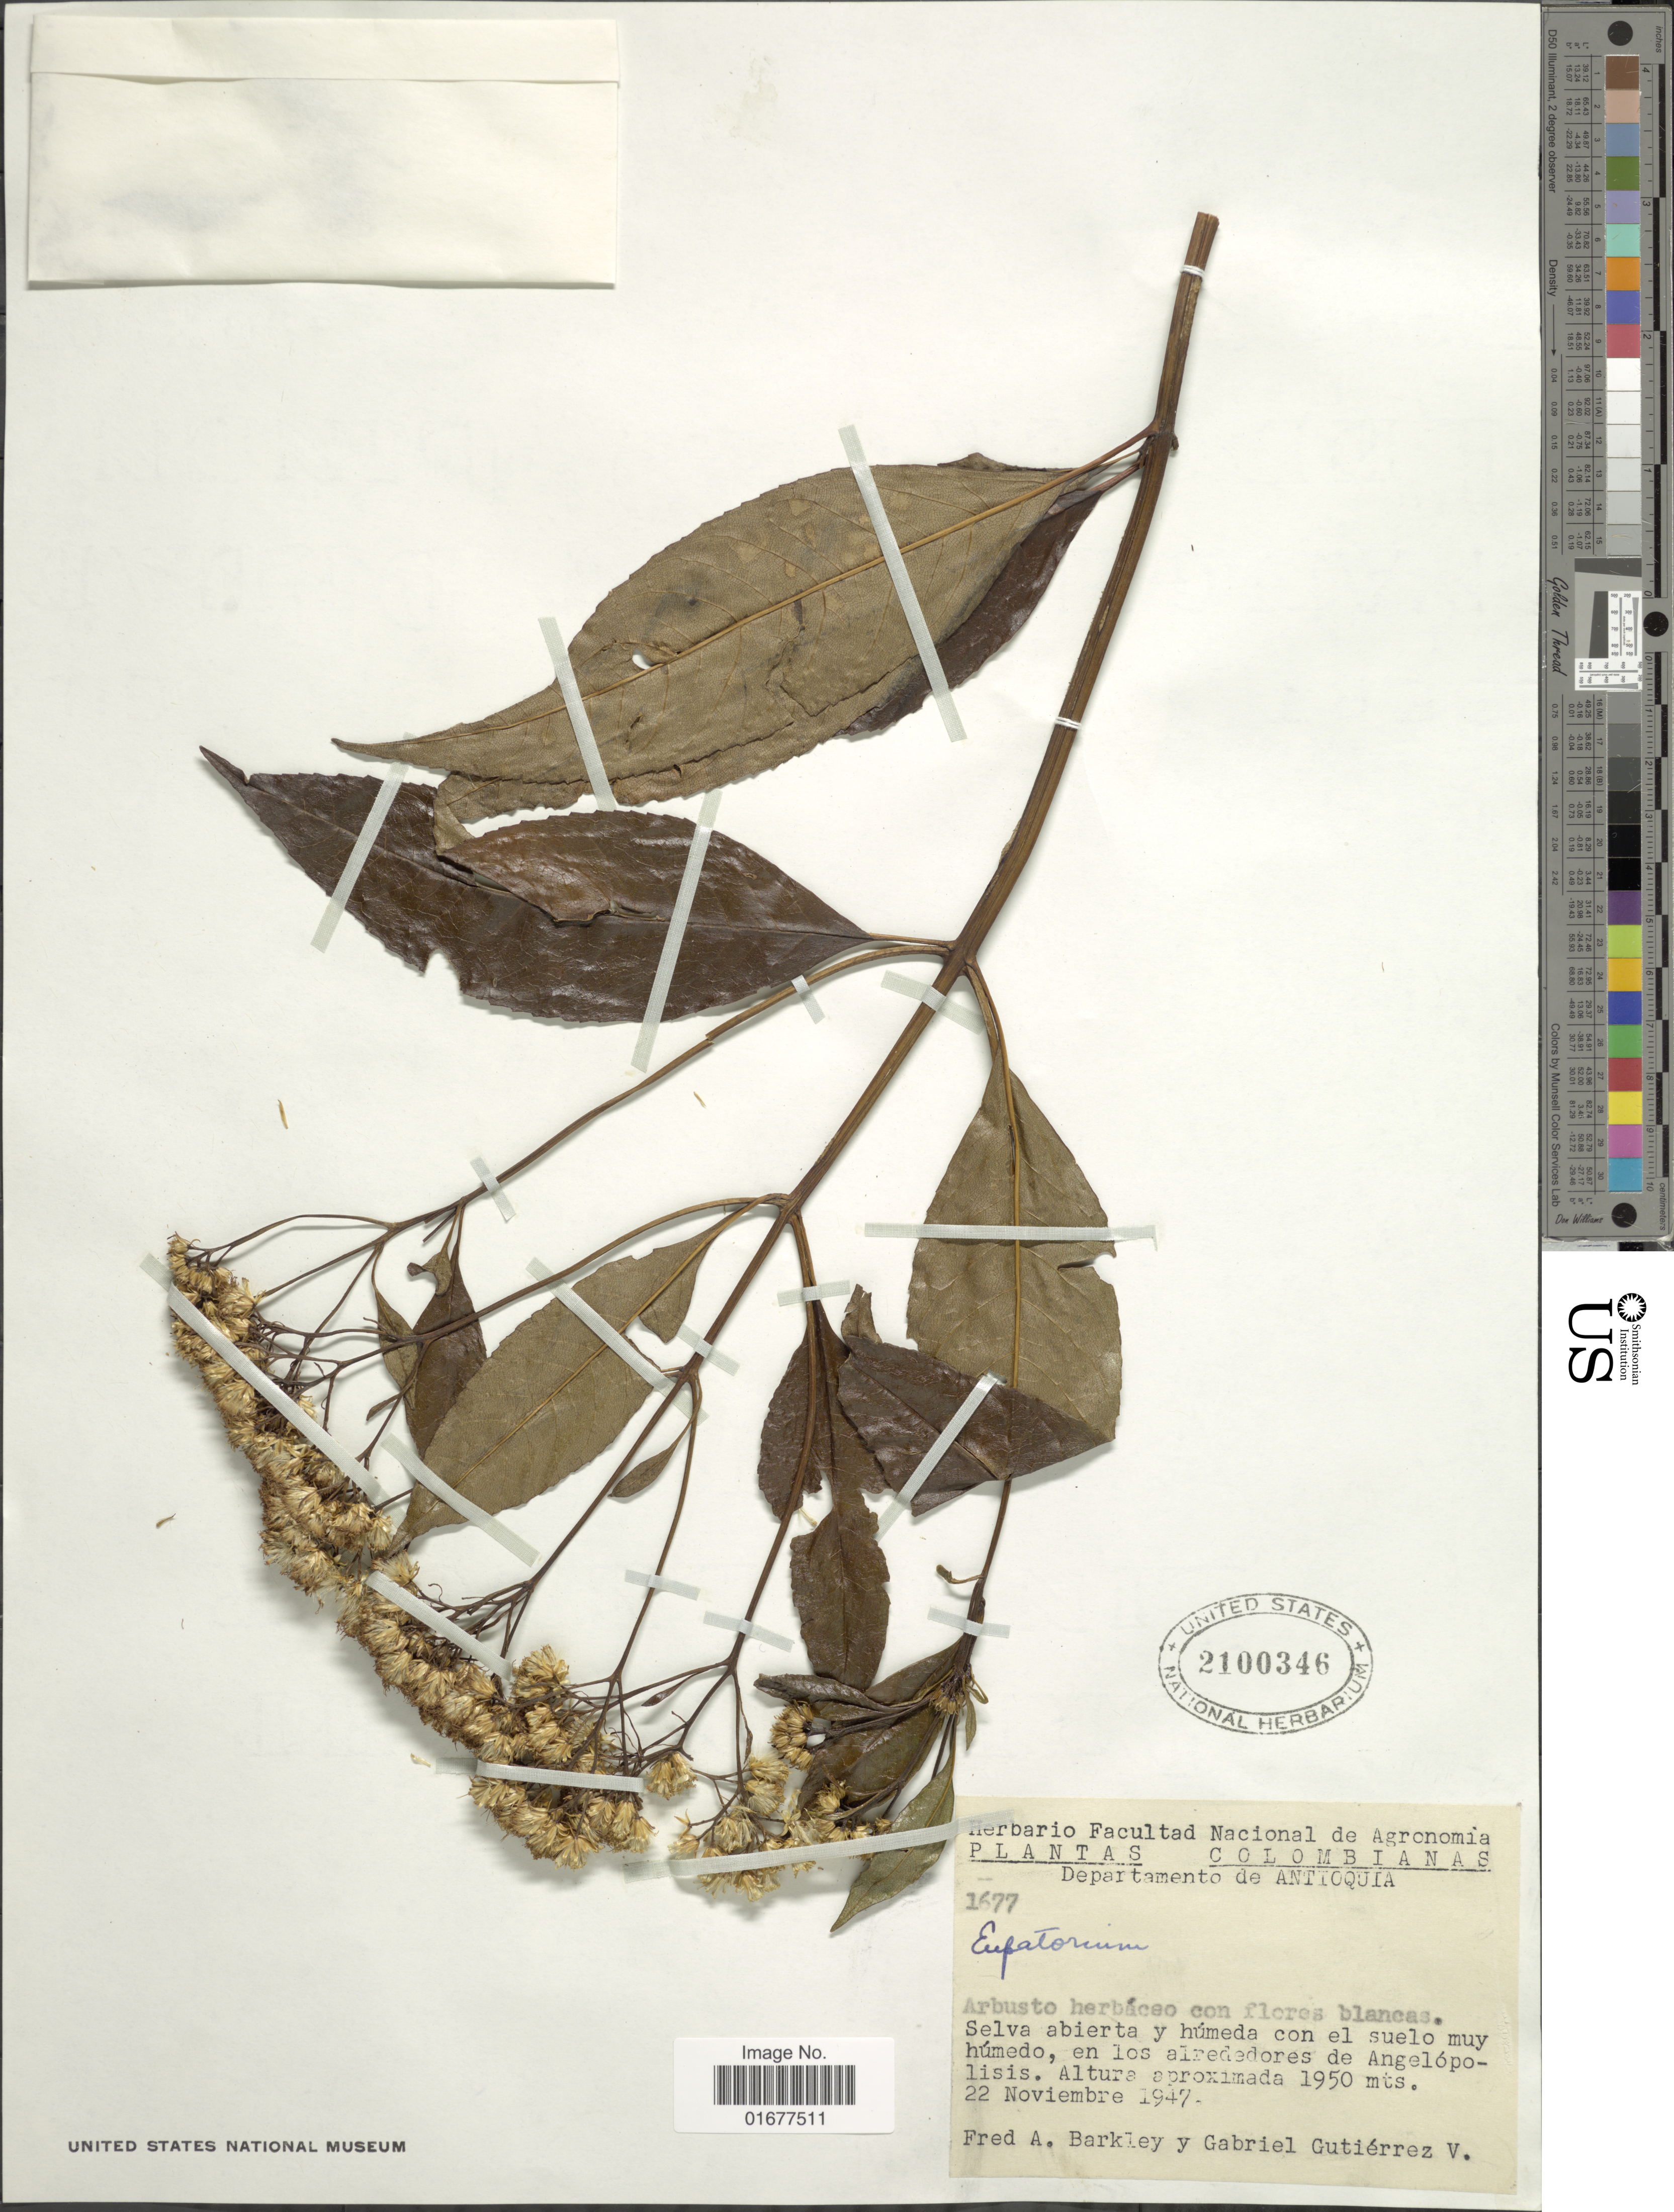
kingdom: Plantae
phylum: Tracheophyta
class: Magnoliopsida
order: Asterales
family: Asteraceae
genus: Ageratina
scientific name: Ageratina popayanensis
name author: (H. Rob.) R.M. King & H. Rob.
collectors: F. A. Barkley & G. Guttierez V.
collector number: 1677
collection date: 1947-11-22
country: Colombia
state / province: Antioquia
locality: Selva abierte y humeda con el suelo muy humedo, en los alrededores de Angelopolisis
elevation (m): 1950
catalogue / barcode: US 2100346